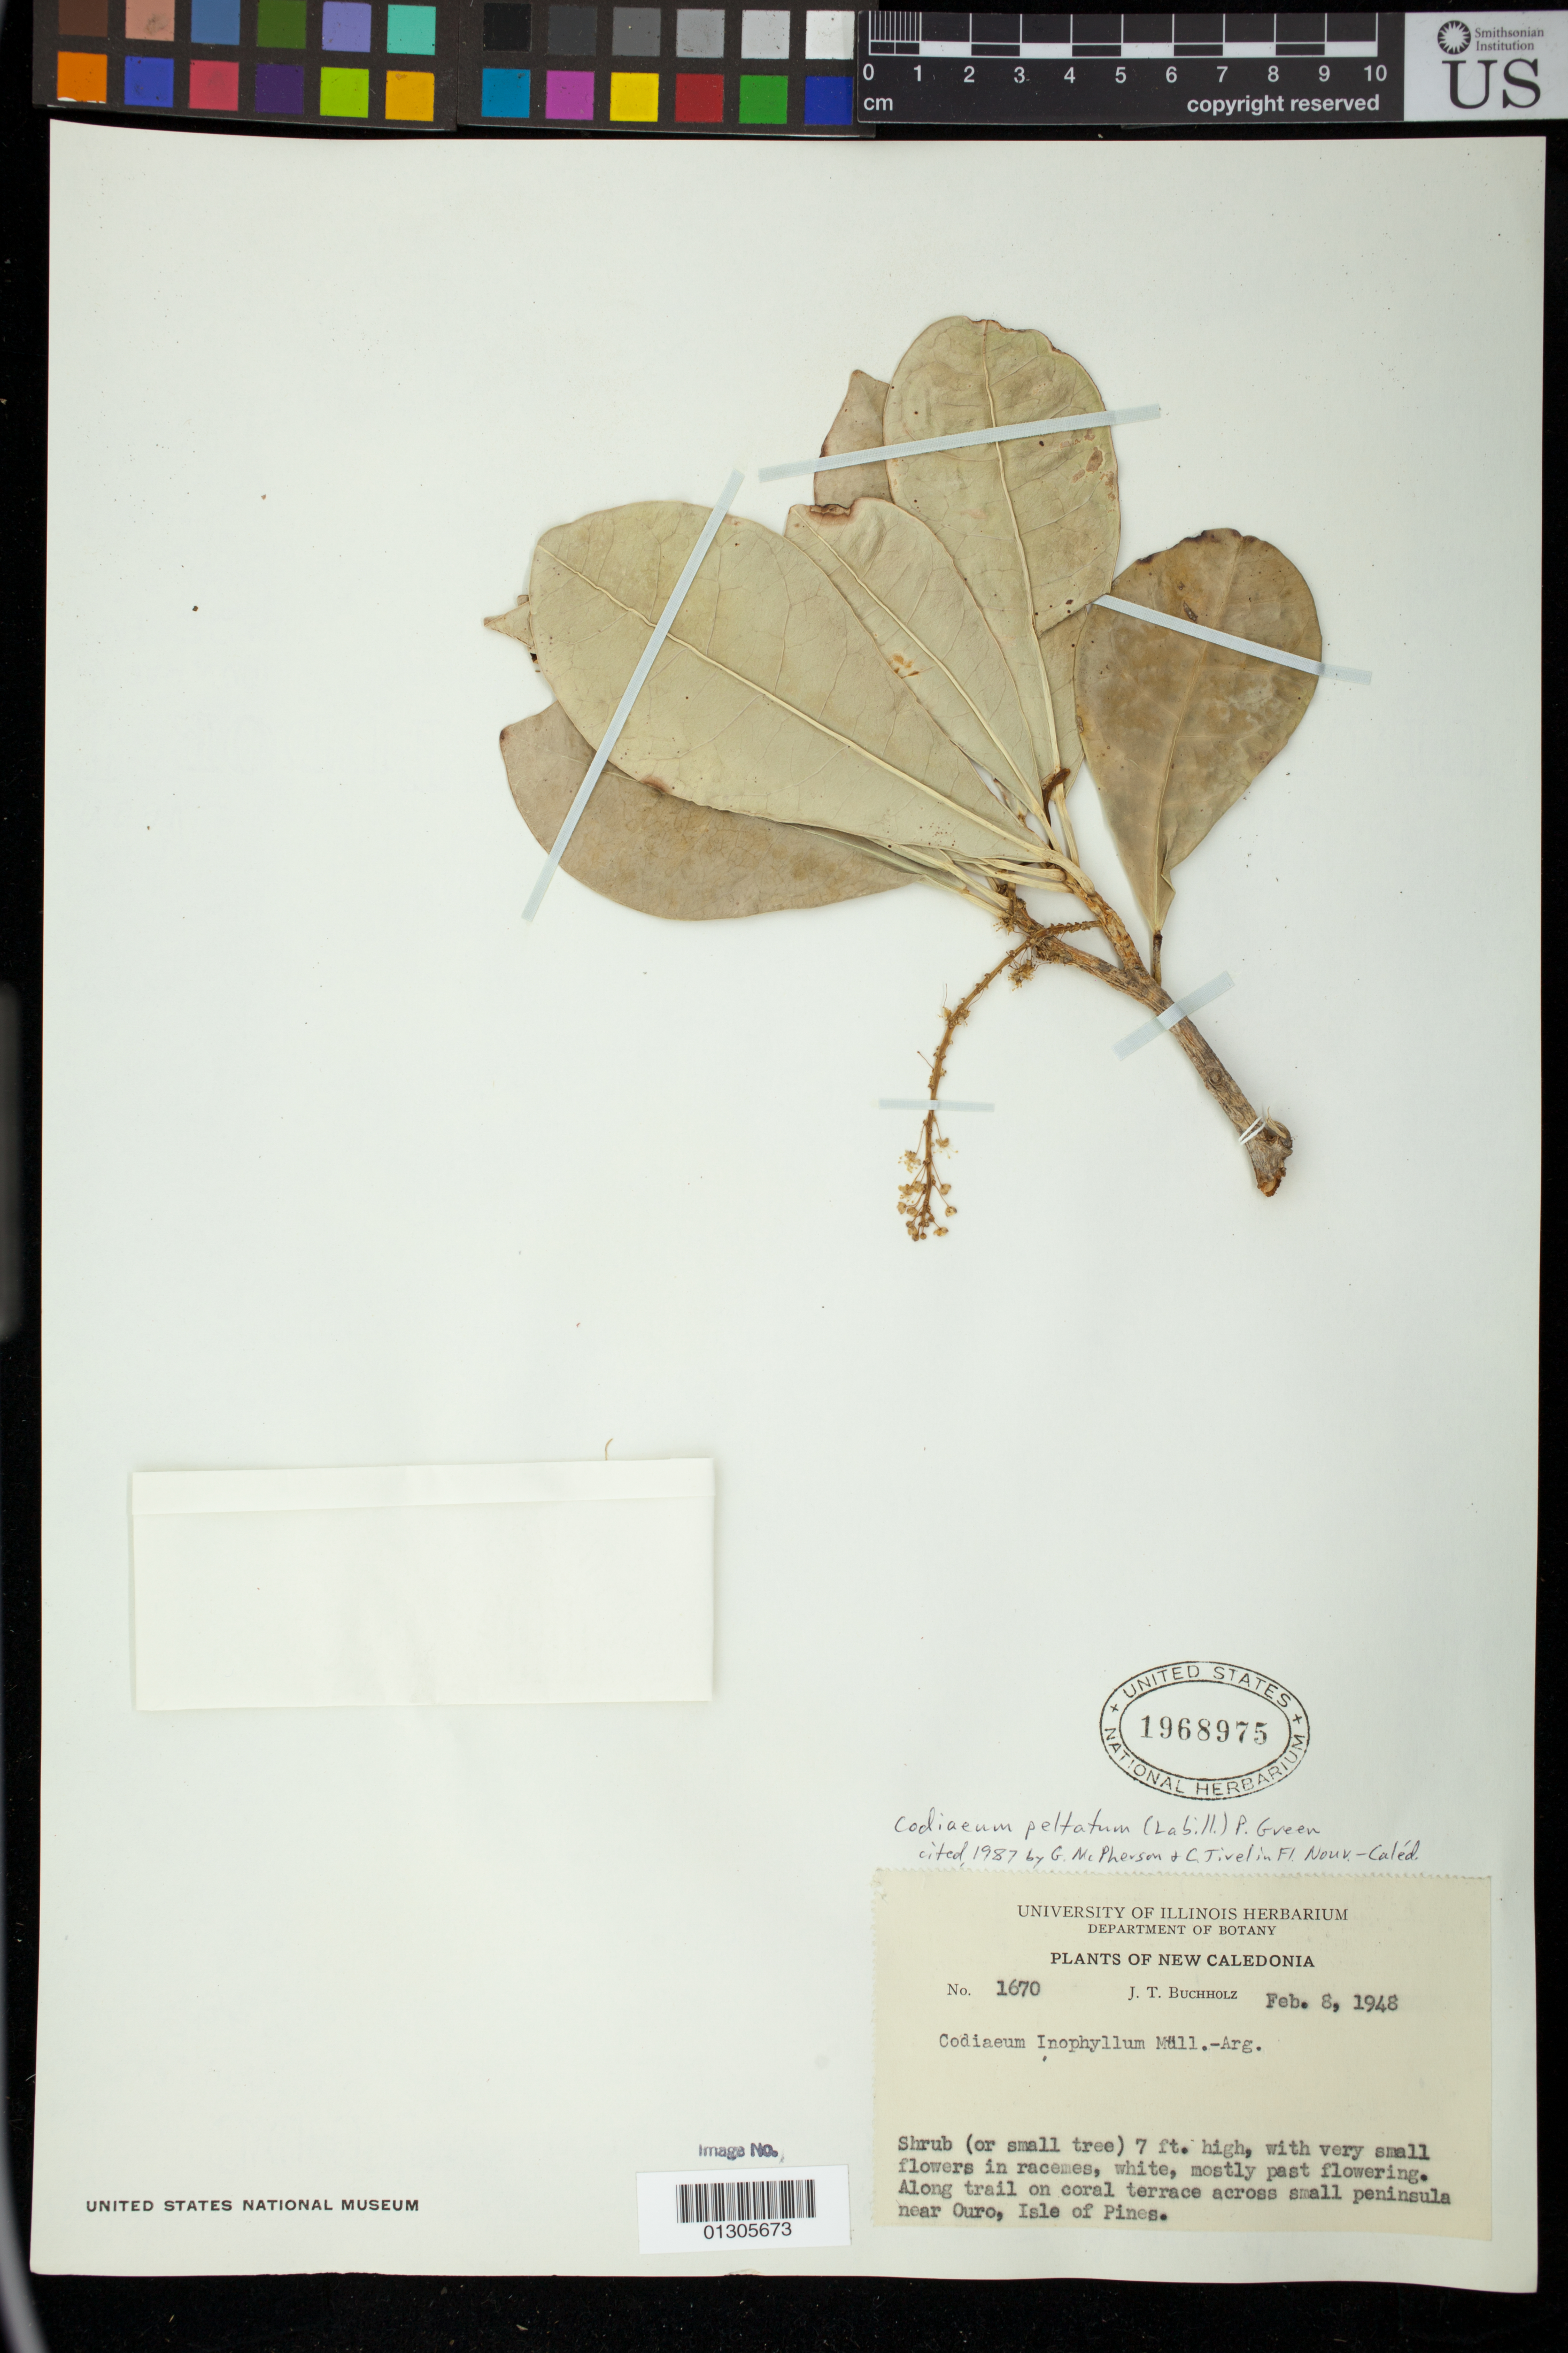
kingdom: Plantae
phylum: Tracheophyta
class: Magnoliopsida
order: Malpighiales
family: Euphorbiaceae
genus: Codiaeum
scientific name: Codiaeum peltatum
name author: P.S. Green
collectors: J. T. Buchholz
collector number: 1670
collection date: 1948-02-08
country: New Caledonia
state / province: South Province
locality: Along trail on coral terrace across small peninsula near Ouro, Isle of Pines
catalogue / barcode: US 1968975